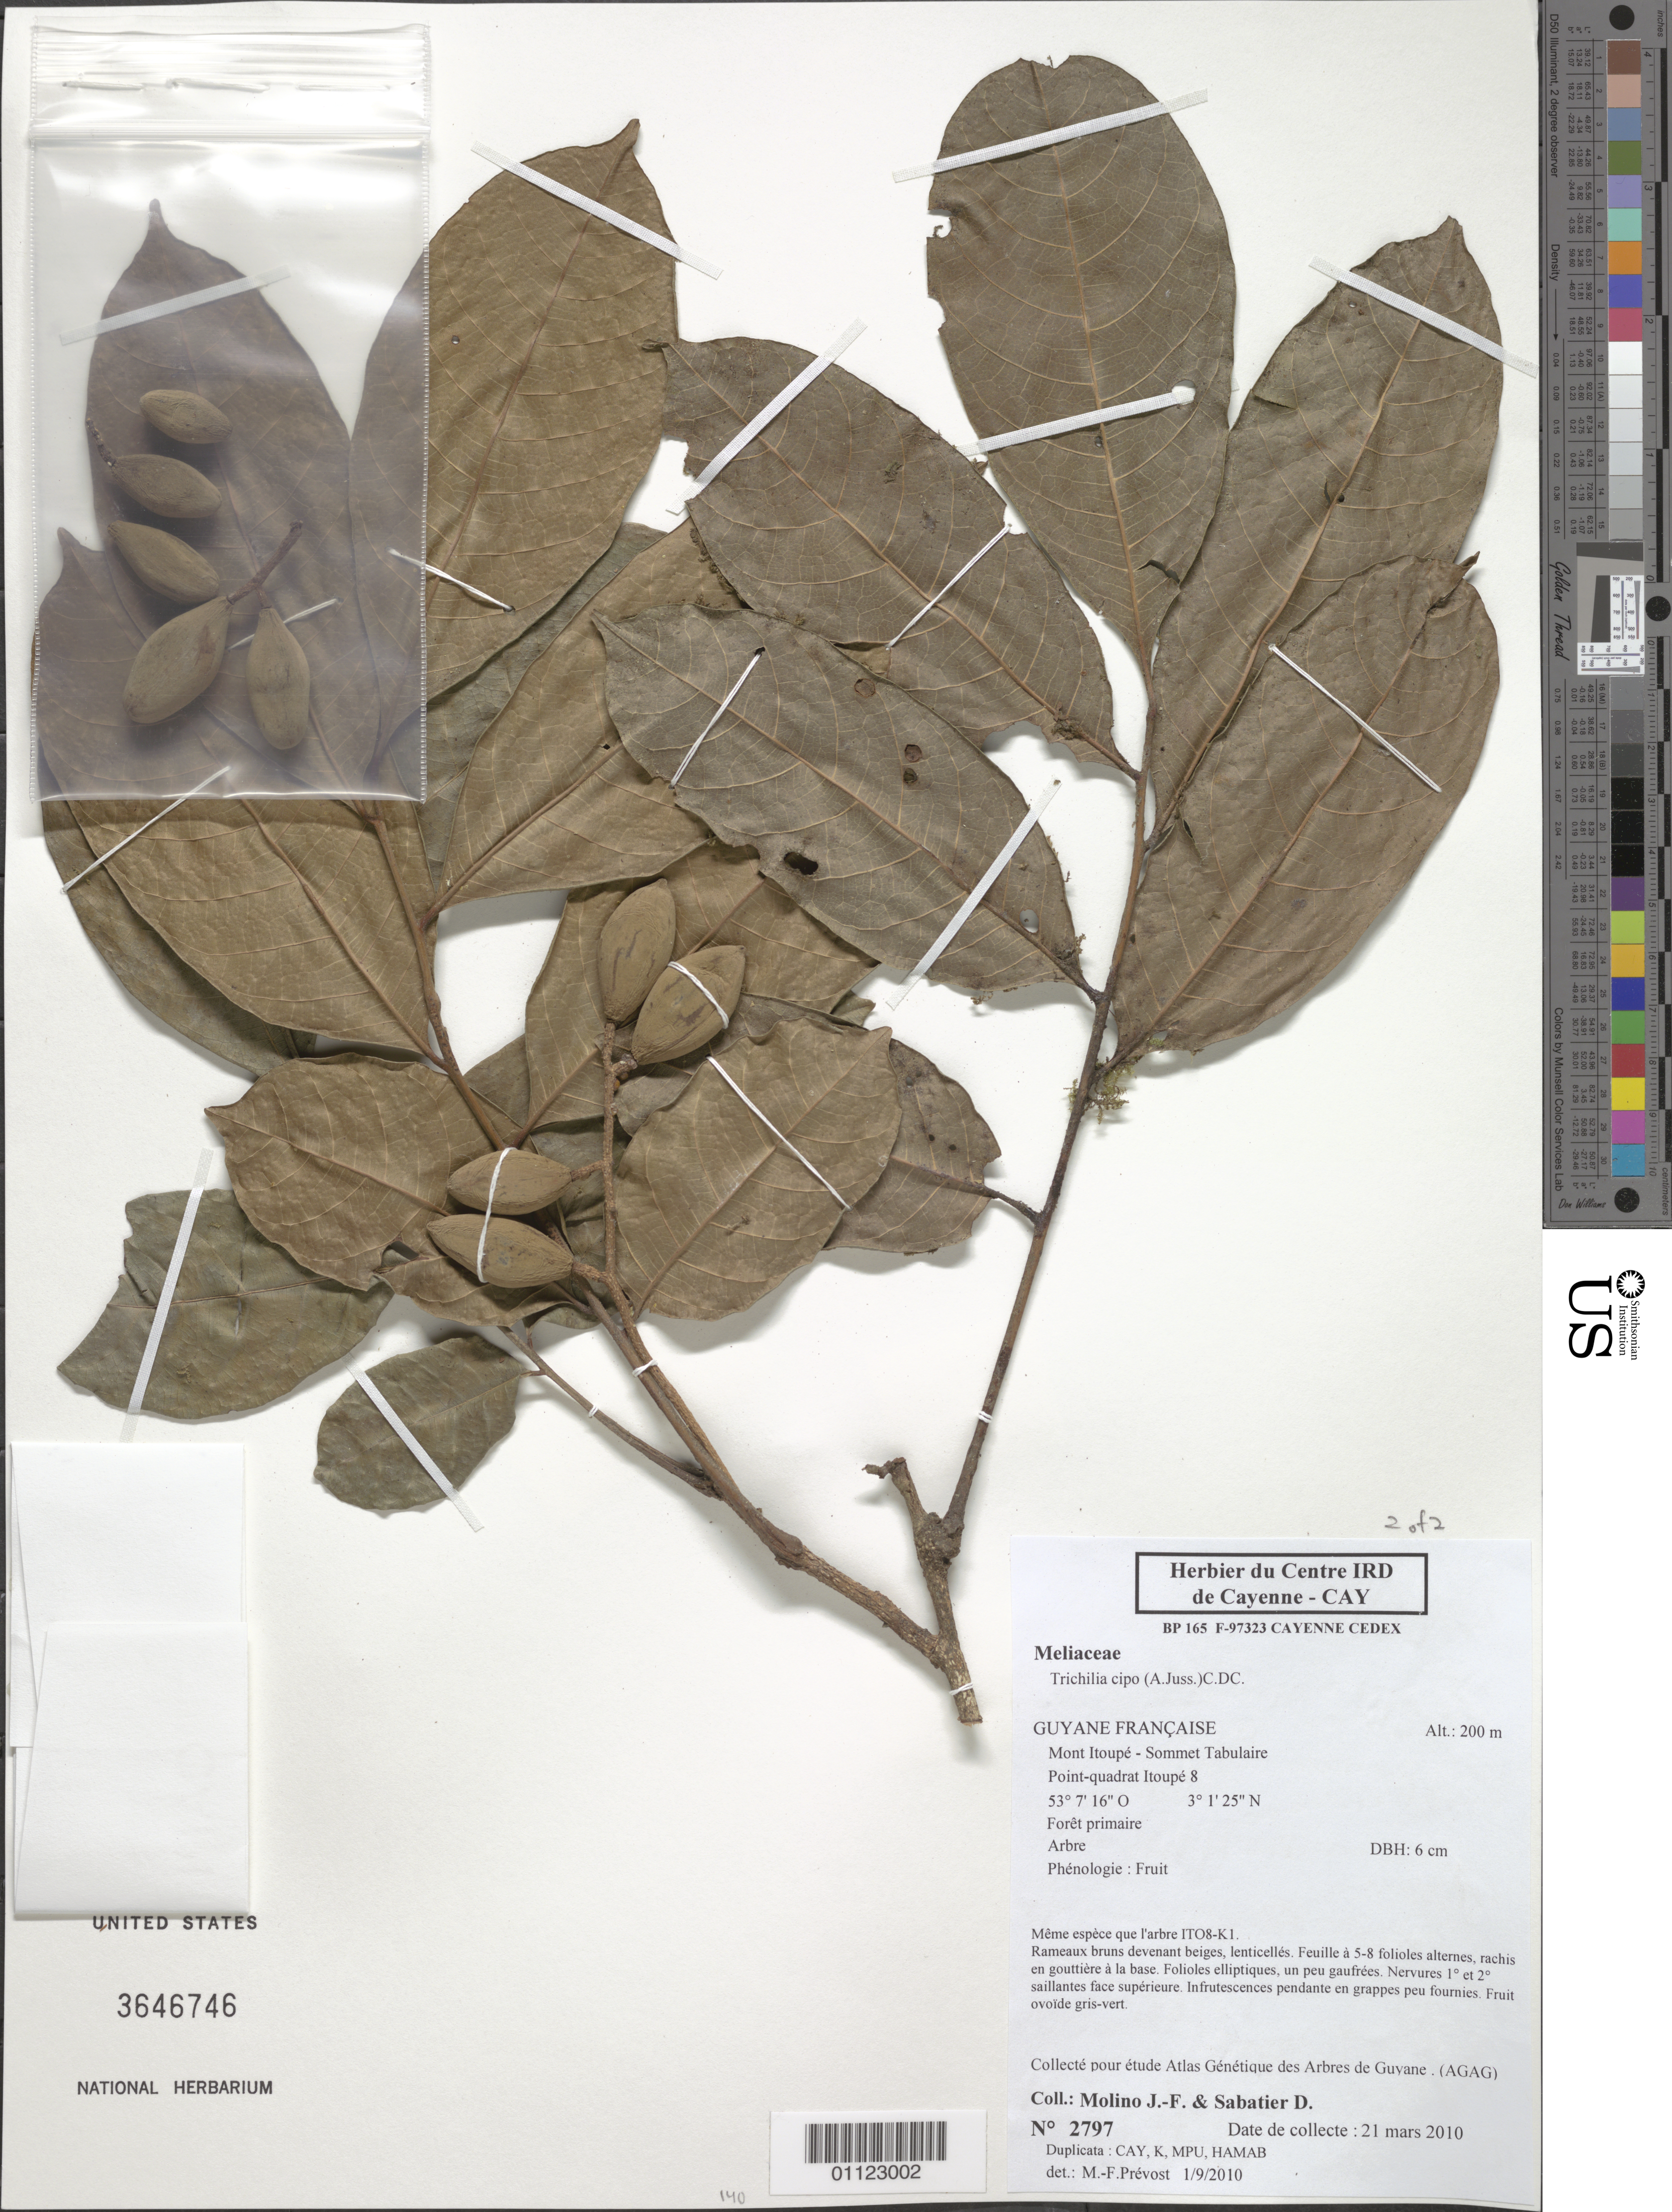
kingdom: Plantae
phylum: Tracheophyta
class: Magnoliopsida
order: Sapindales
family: Meliaceae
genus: Trichilia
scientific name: Trichilia cipo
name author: (A. Juss.) C. DC.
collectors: J. Molino & D. Sabatier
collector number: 2797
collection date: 2010-03-21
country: French Guiana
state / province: Cayenne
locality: Guyana Française. Mont-Itoupé - Sommet Tabulaire. Point-quadrat Itoupé 8.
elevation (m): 200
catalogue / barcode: US 3646746